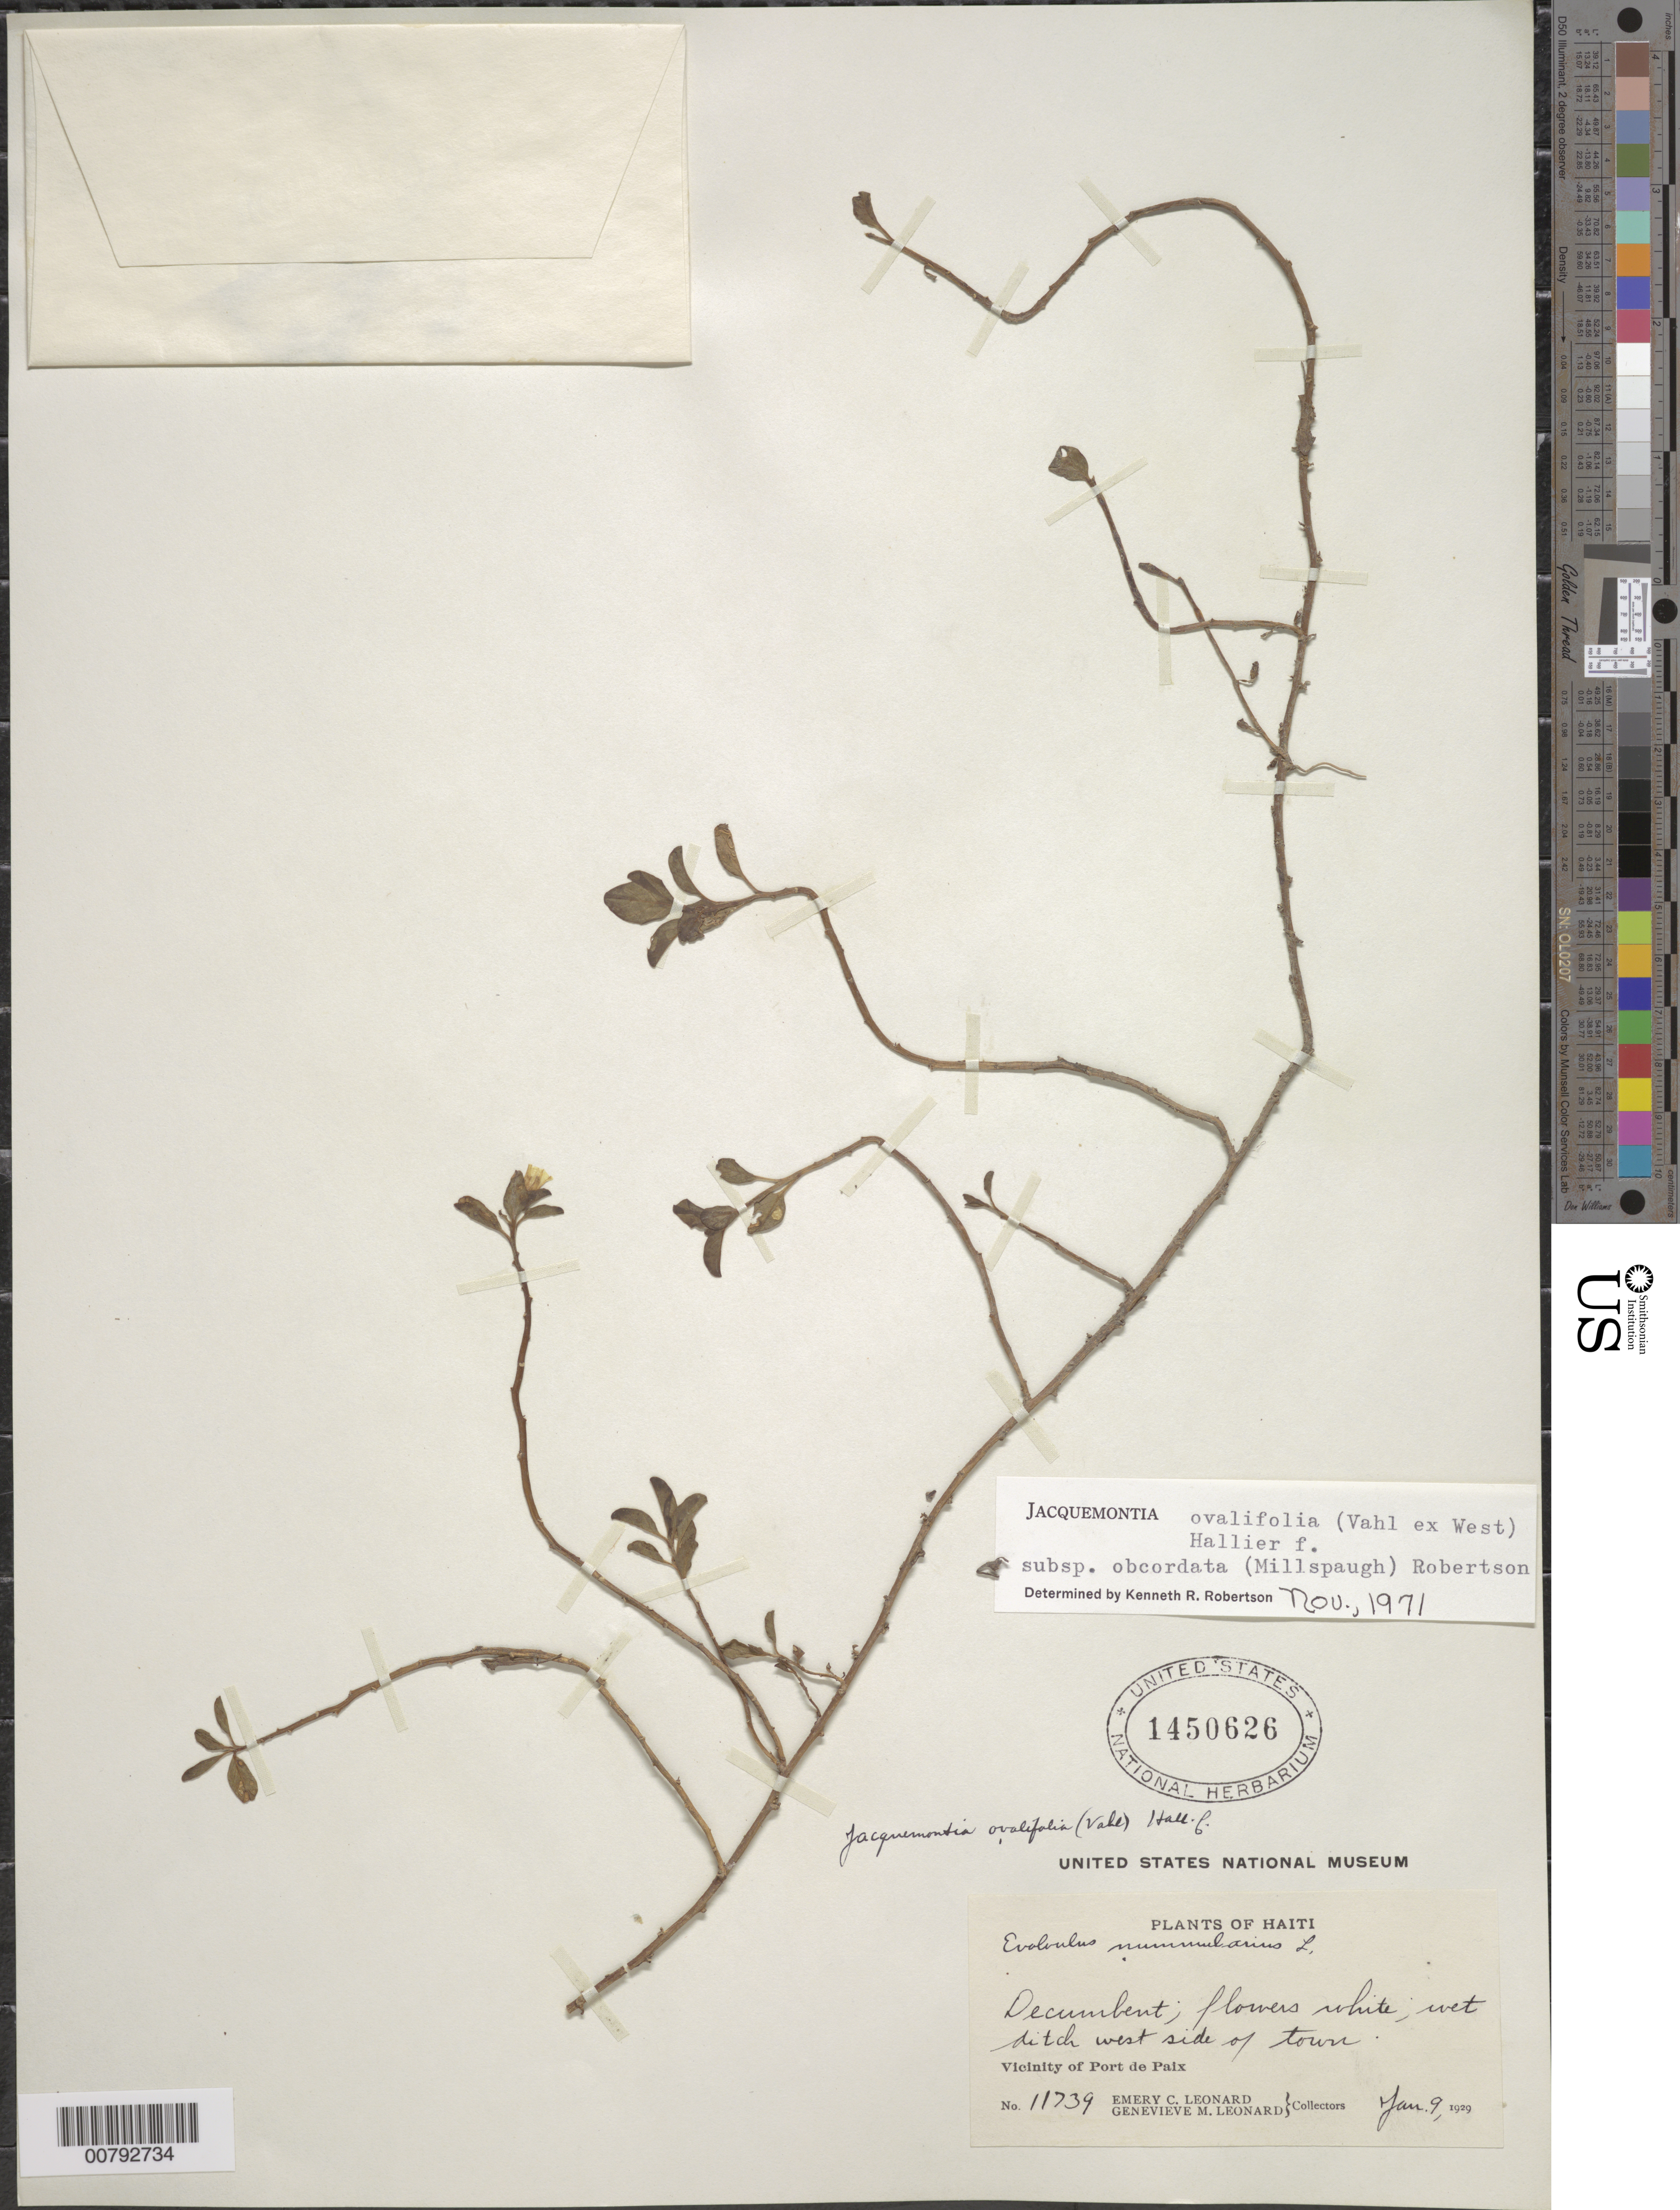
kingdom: Plantae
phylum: Tracheophyta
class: Magnoliopsida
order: Solanales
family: Convolvulaceae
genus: Jacquemontia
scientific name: Jacquemontia ovalifolia subsp. obcordata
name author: (Millsp.) K.R. Robertson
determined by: Robertson, K. R.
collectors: E. C. Leonard & G. M. Leonard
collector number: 11739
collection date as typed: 09 Jan 1929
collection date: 1929-01-09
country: Haiti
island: Hispaniola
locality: Vicinity of Port de Paix, west ditch west side of town.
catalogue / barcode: US 1450626